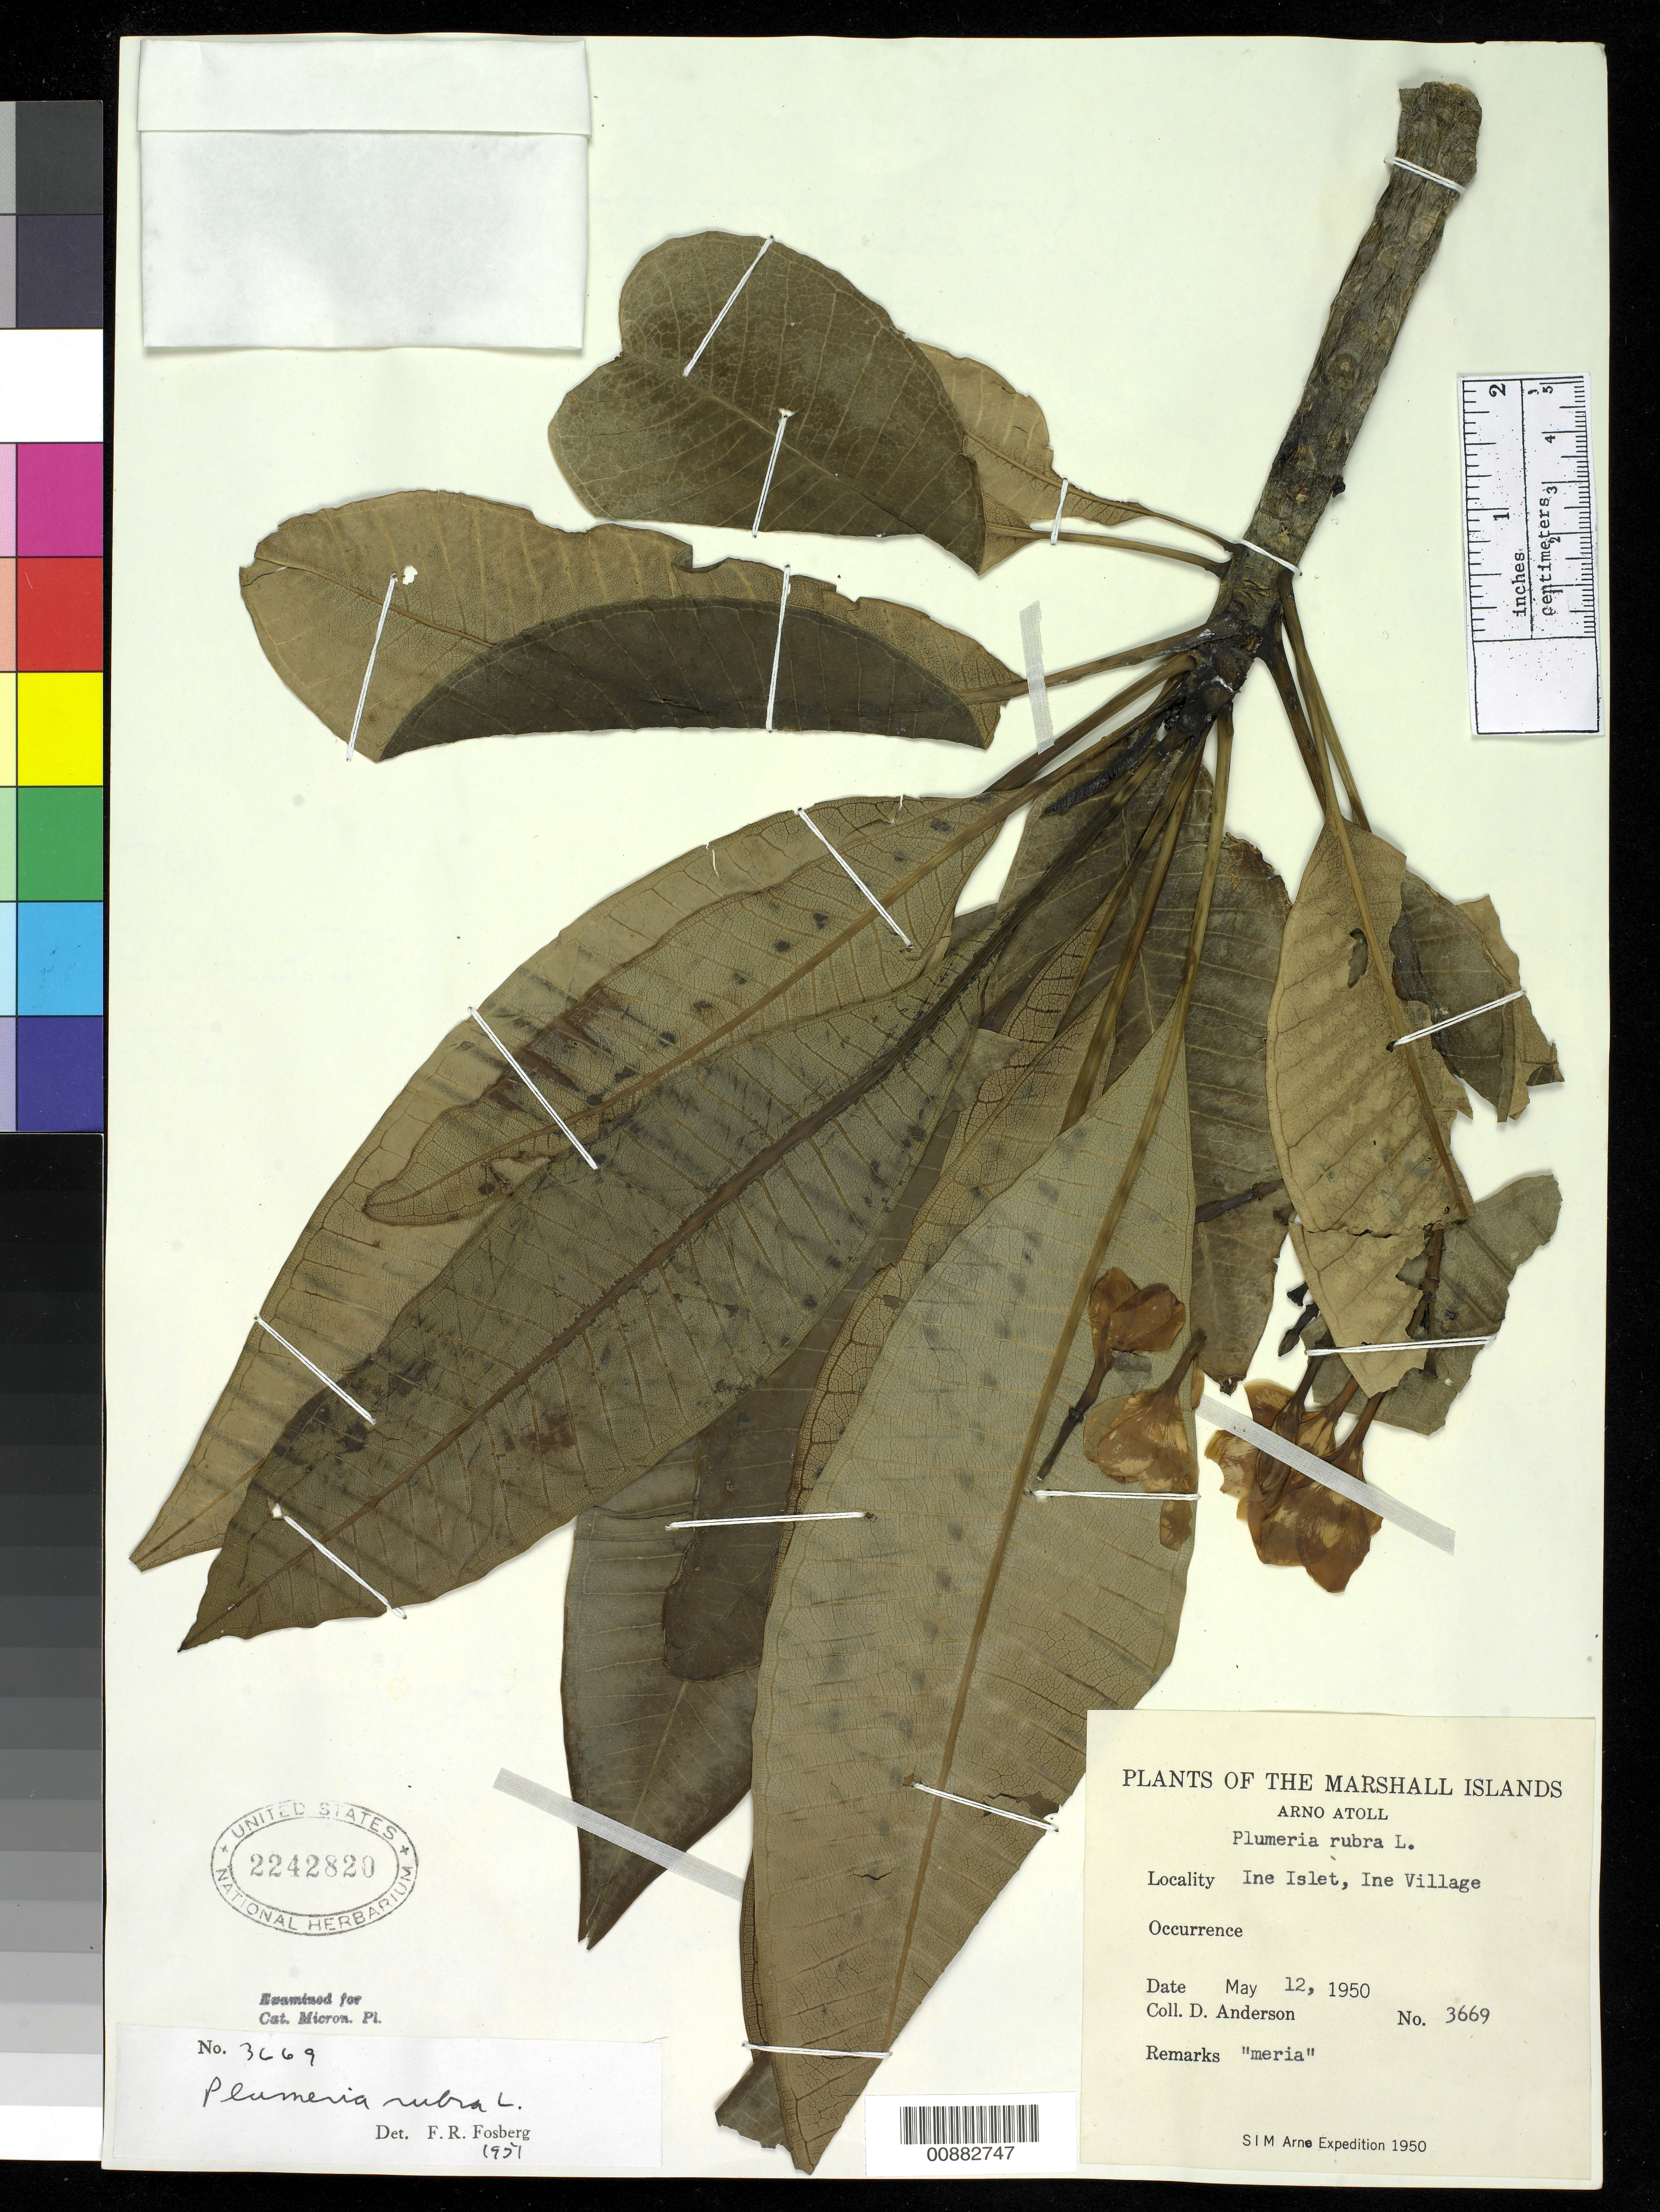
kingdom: Plantae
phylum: Tracheophyta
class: Magnoliopsida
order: Gentianales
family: Apocynaceae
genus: Plumeria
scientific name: Plumeria rubra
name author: L.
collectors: D. Anderson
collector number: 3669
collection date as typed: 12 Mar 1950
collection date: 1950-03-12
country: Marshall Islands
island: Arno Atoll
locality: Ine Islet, Ine Village.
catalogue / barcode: US 2242820